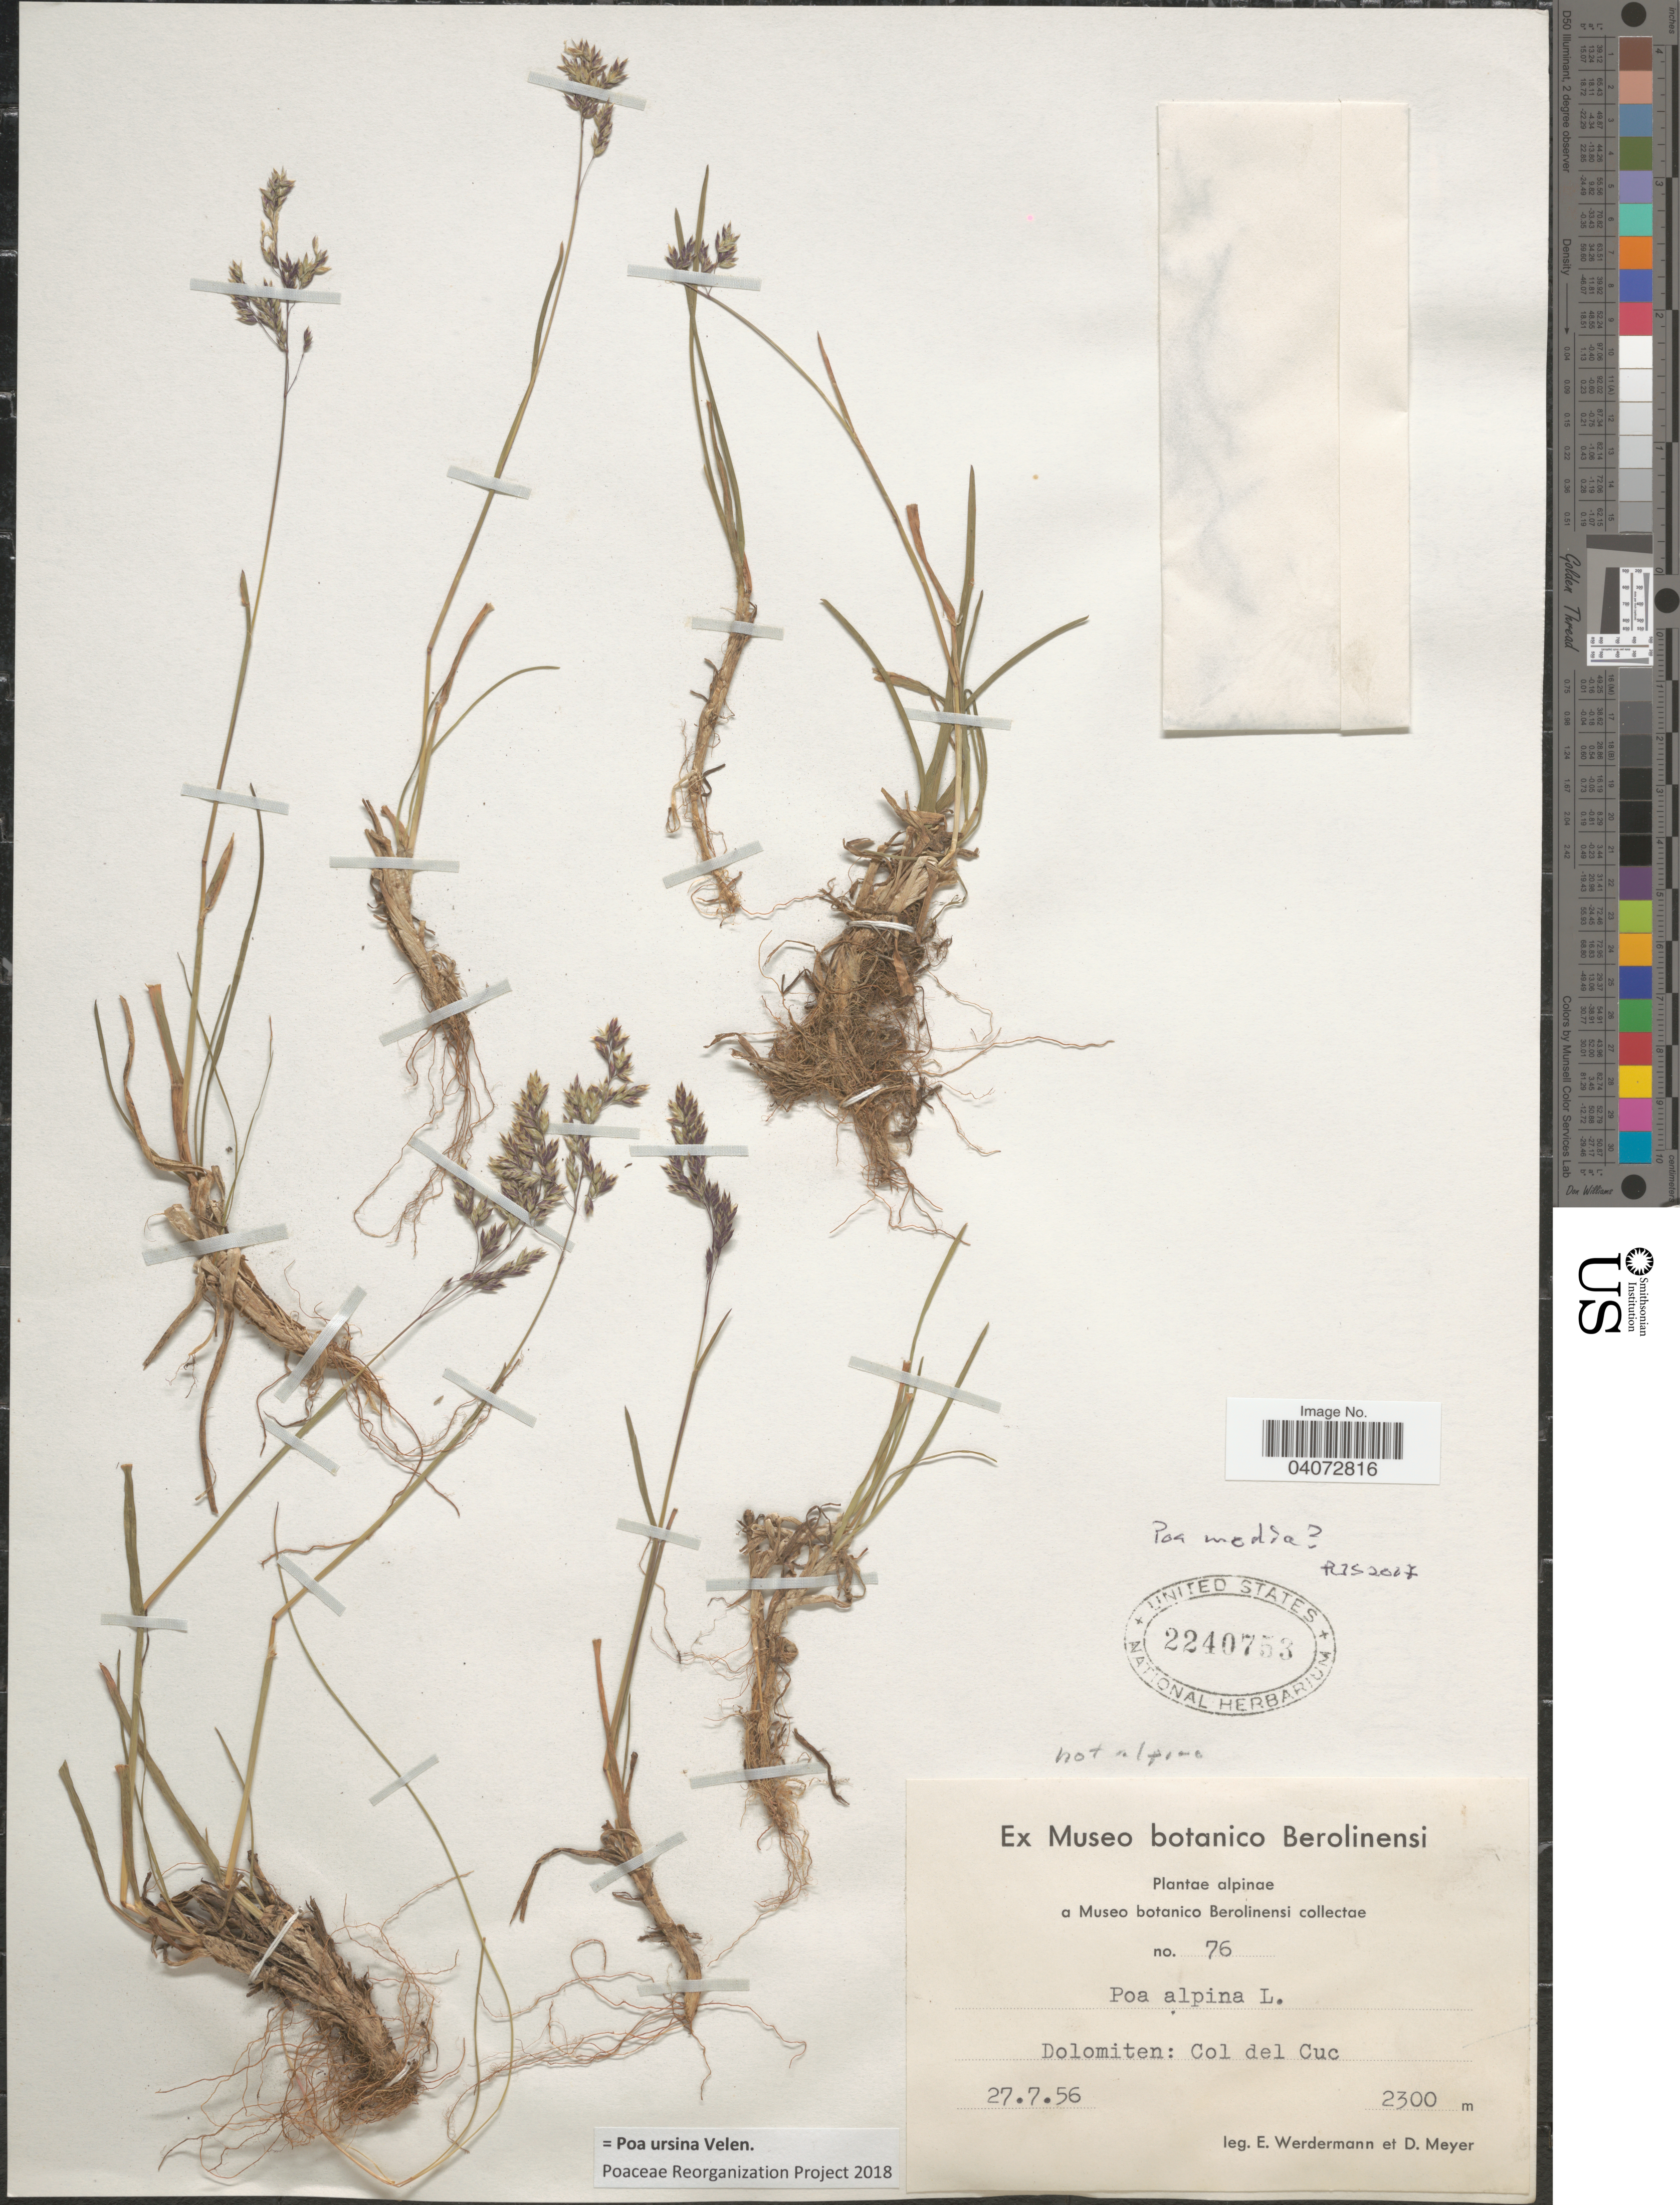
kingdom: Plantae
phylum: Tracheophyta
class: Liliopsida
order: Poales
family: Poaceae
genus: Poa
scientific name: Poa ursina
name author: Velen.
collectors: E. Werdermann & D. Meyer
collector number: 76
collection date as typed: Transcribed d/m/y: 27/7/56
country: Italy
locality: Dolomiten: Col del Cuc.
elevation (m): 2300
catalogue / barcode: US 2240753